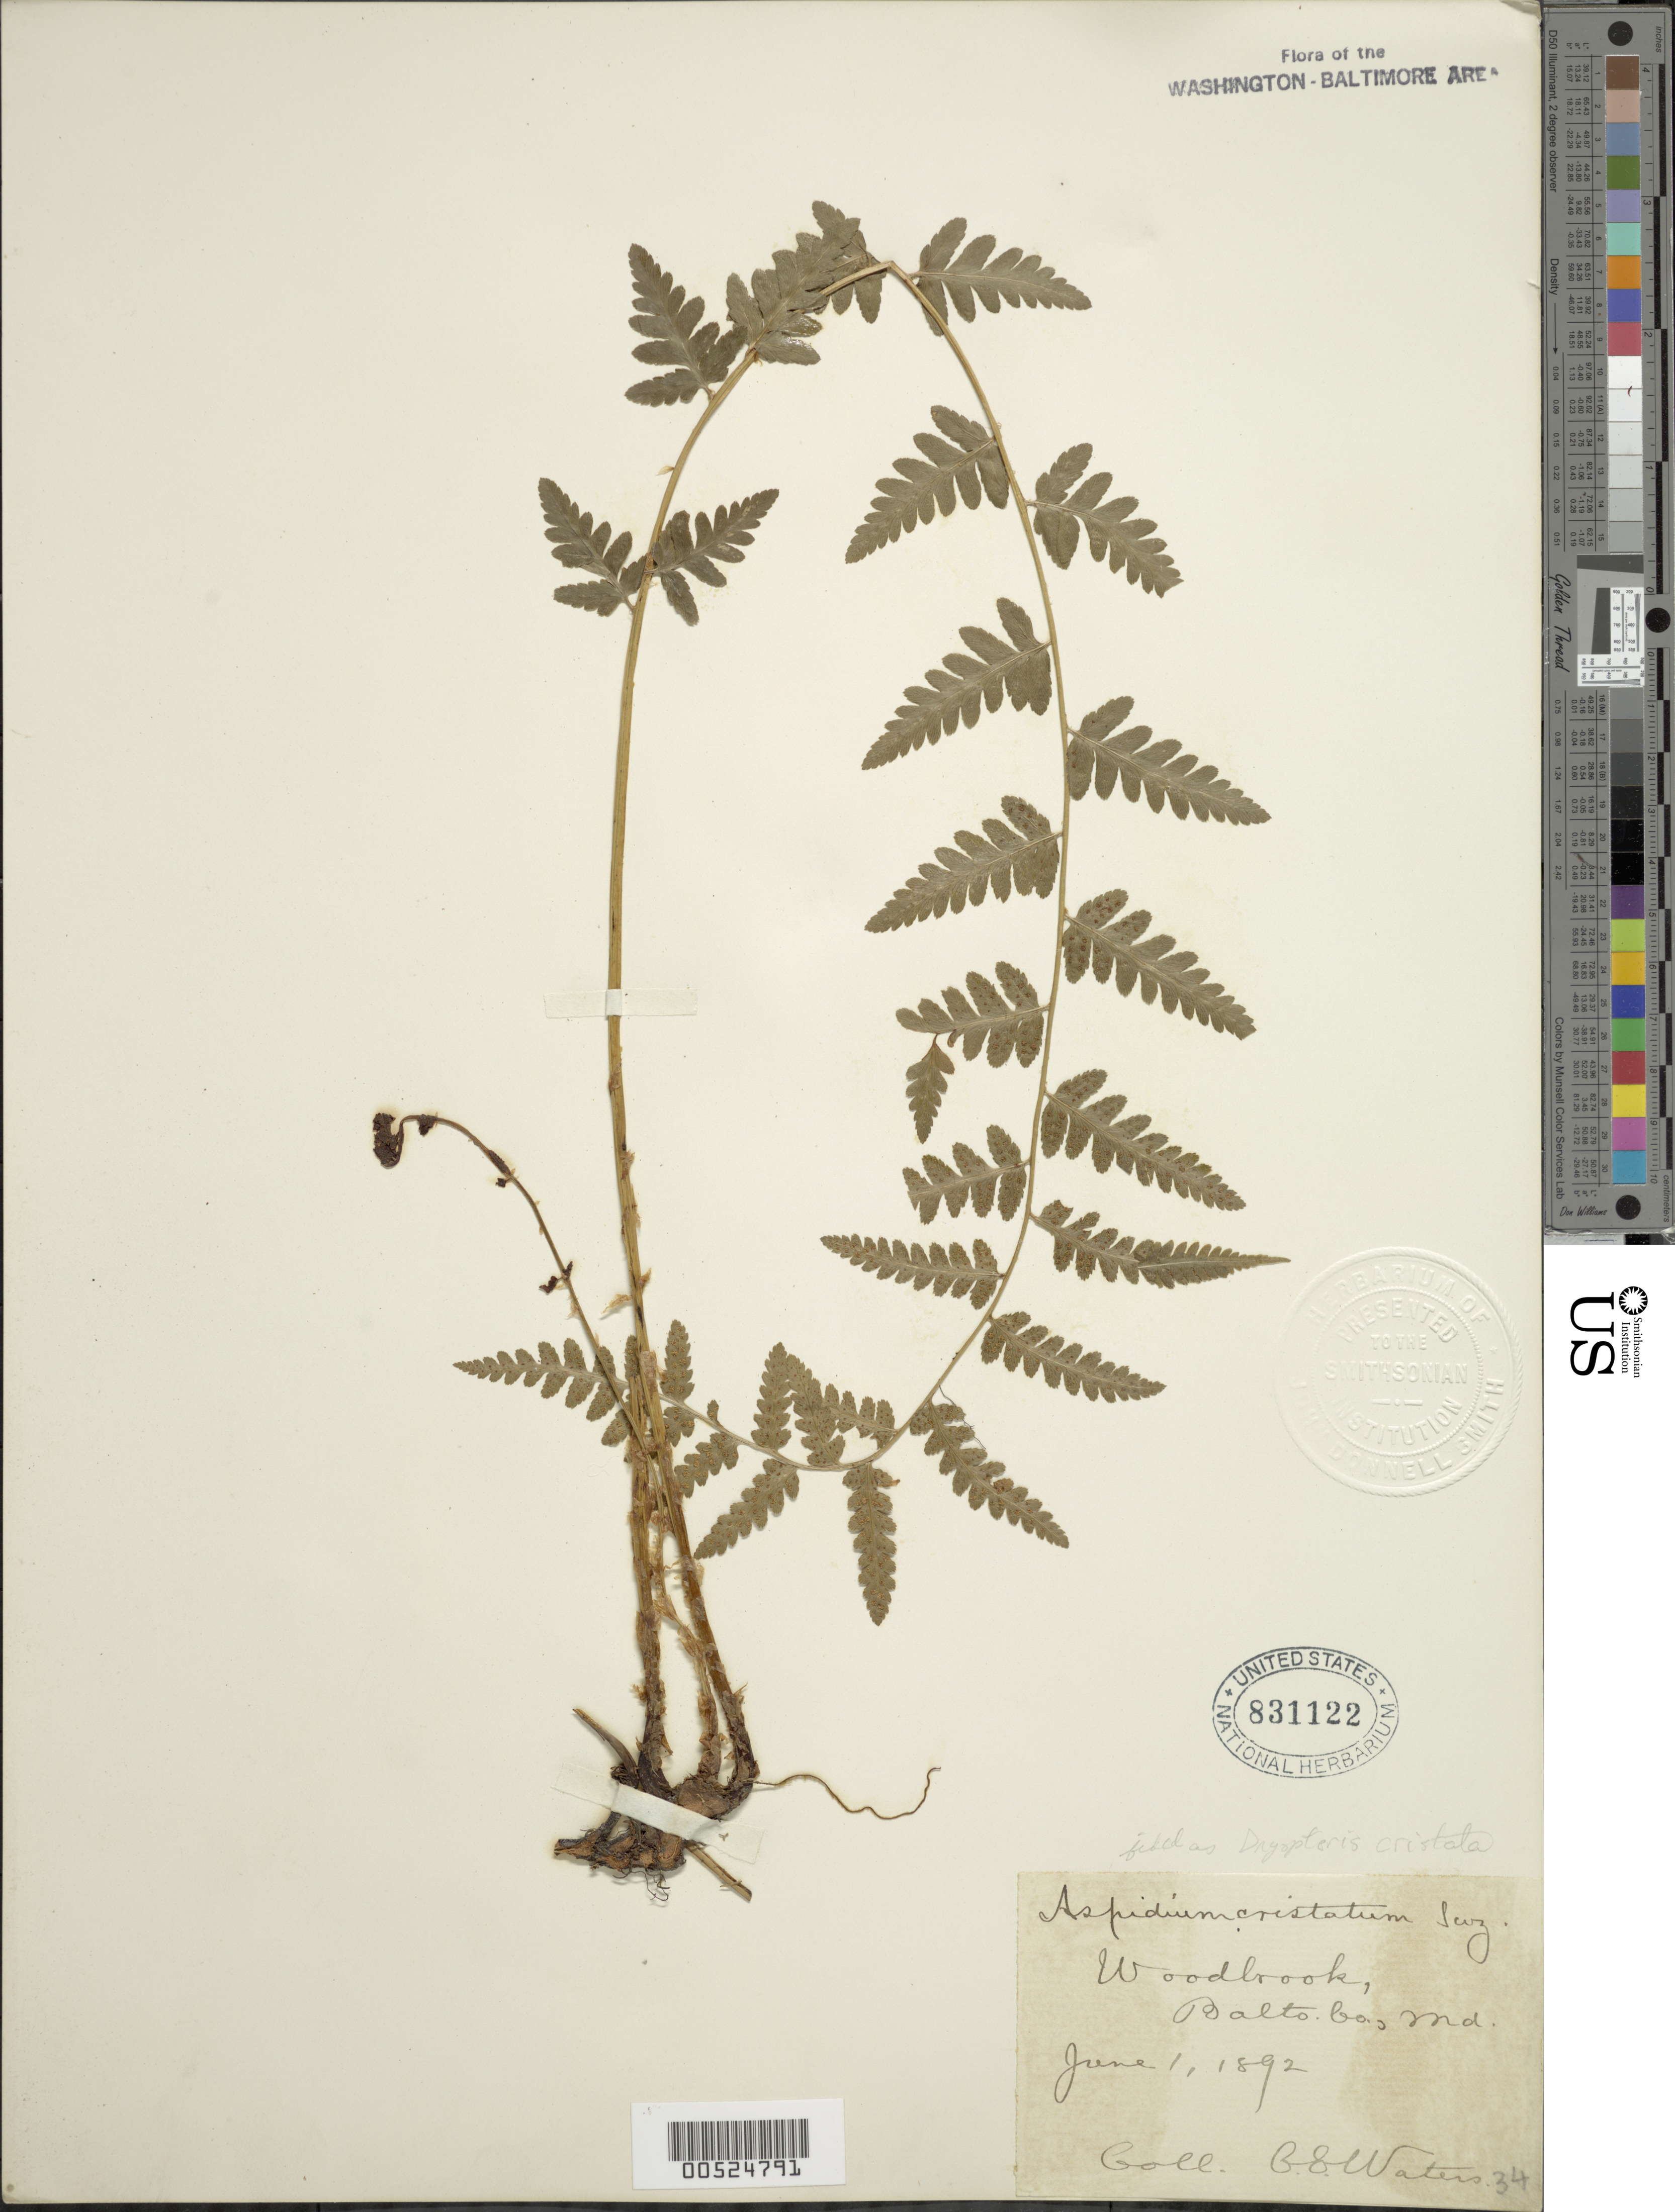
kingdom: Plantae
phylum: Tracheophyta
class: Polypodiopsida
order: Polypodiales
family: Dryopteridaceae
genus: Dryopteris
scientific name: Dryopteris cristata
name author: (L.) A. Gray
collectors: G. Waters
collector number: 34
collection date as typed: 01 Jun 1892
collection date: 1892-06-01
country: United States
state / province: Maryland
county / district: Baltimore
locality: Woodbrook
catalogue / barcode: US 831122